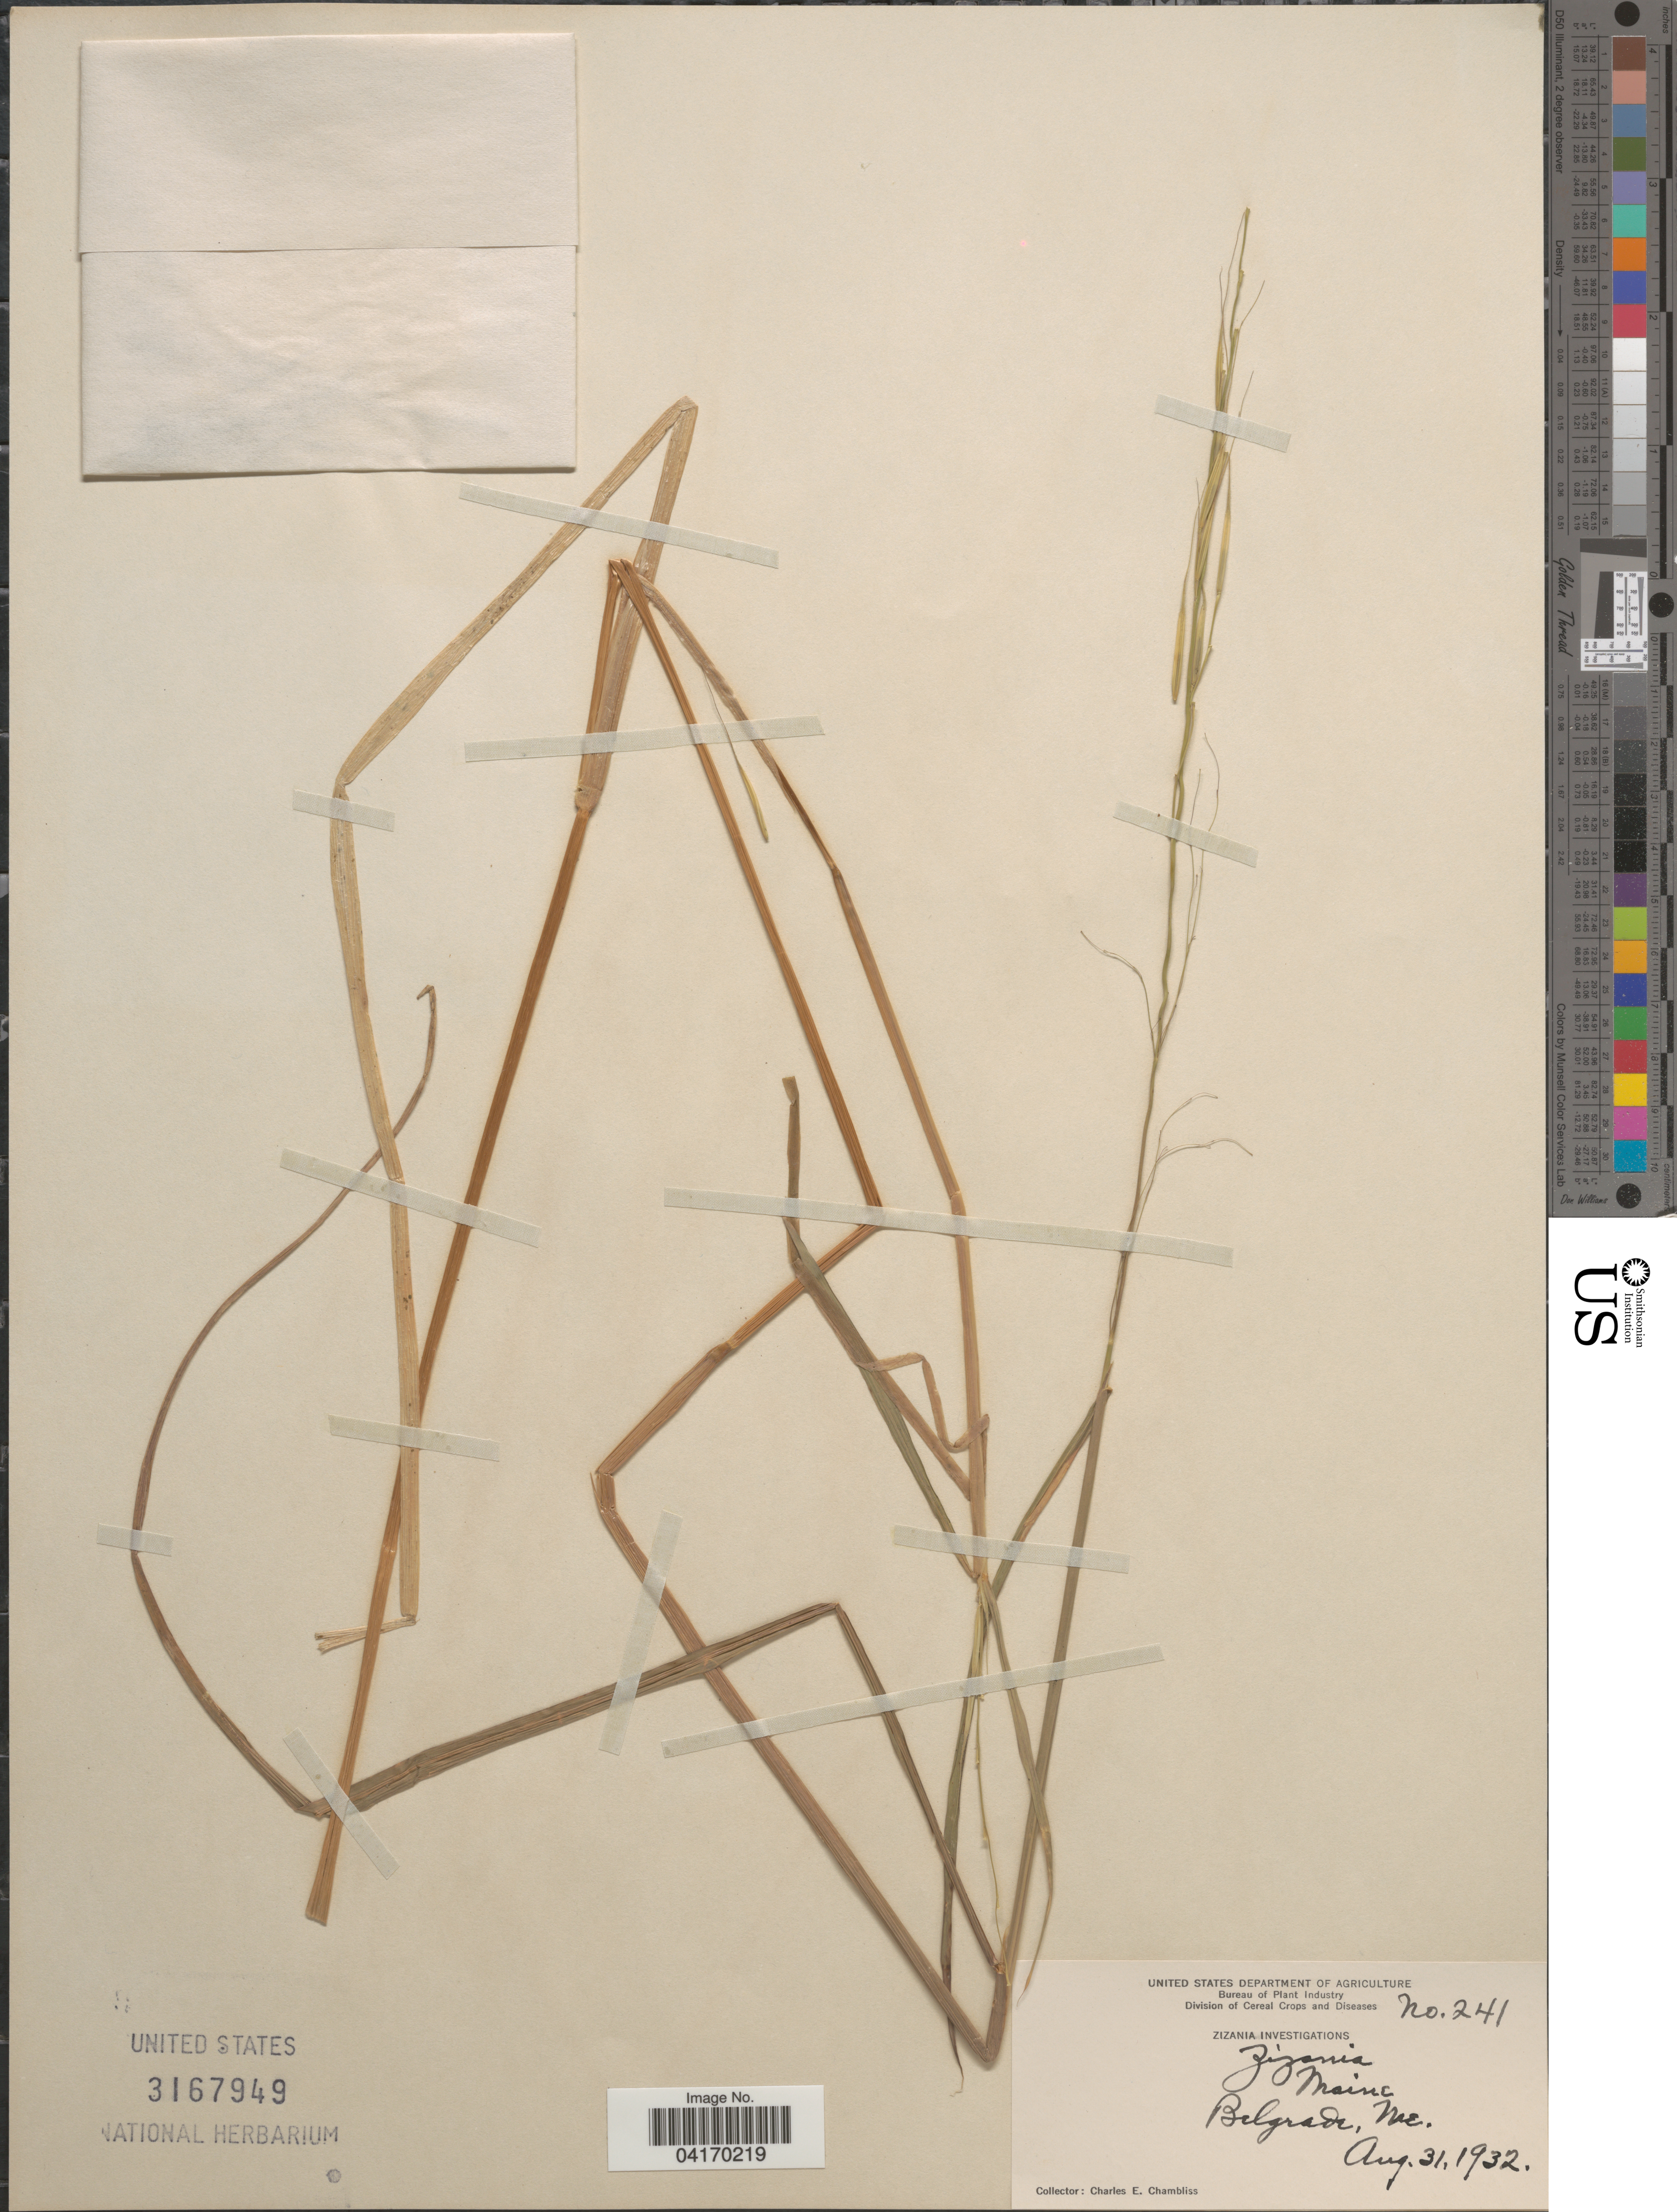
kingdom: Plantae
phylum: Tracheophyta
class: Liliopsida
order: Poales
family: Poaceae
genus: Zizania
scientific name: Zizania palustris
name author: L.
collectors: C. Chambliss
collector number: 241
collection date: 1932-08-31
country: United States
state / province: Maine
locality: Belgrade.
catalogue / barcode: US 3167949